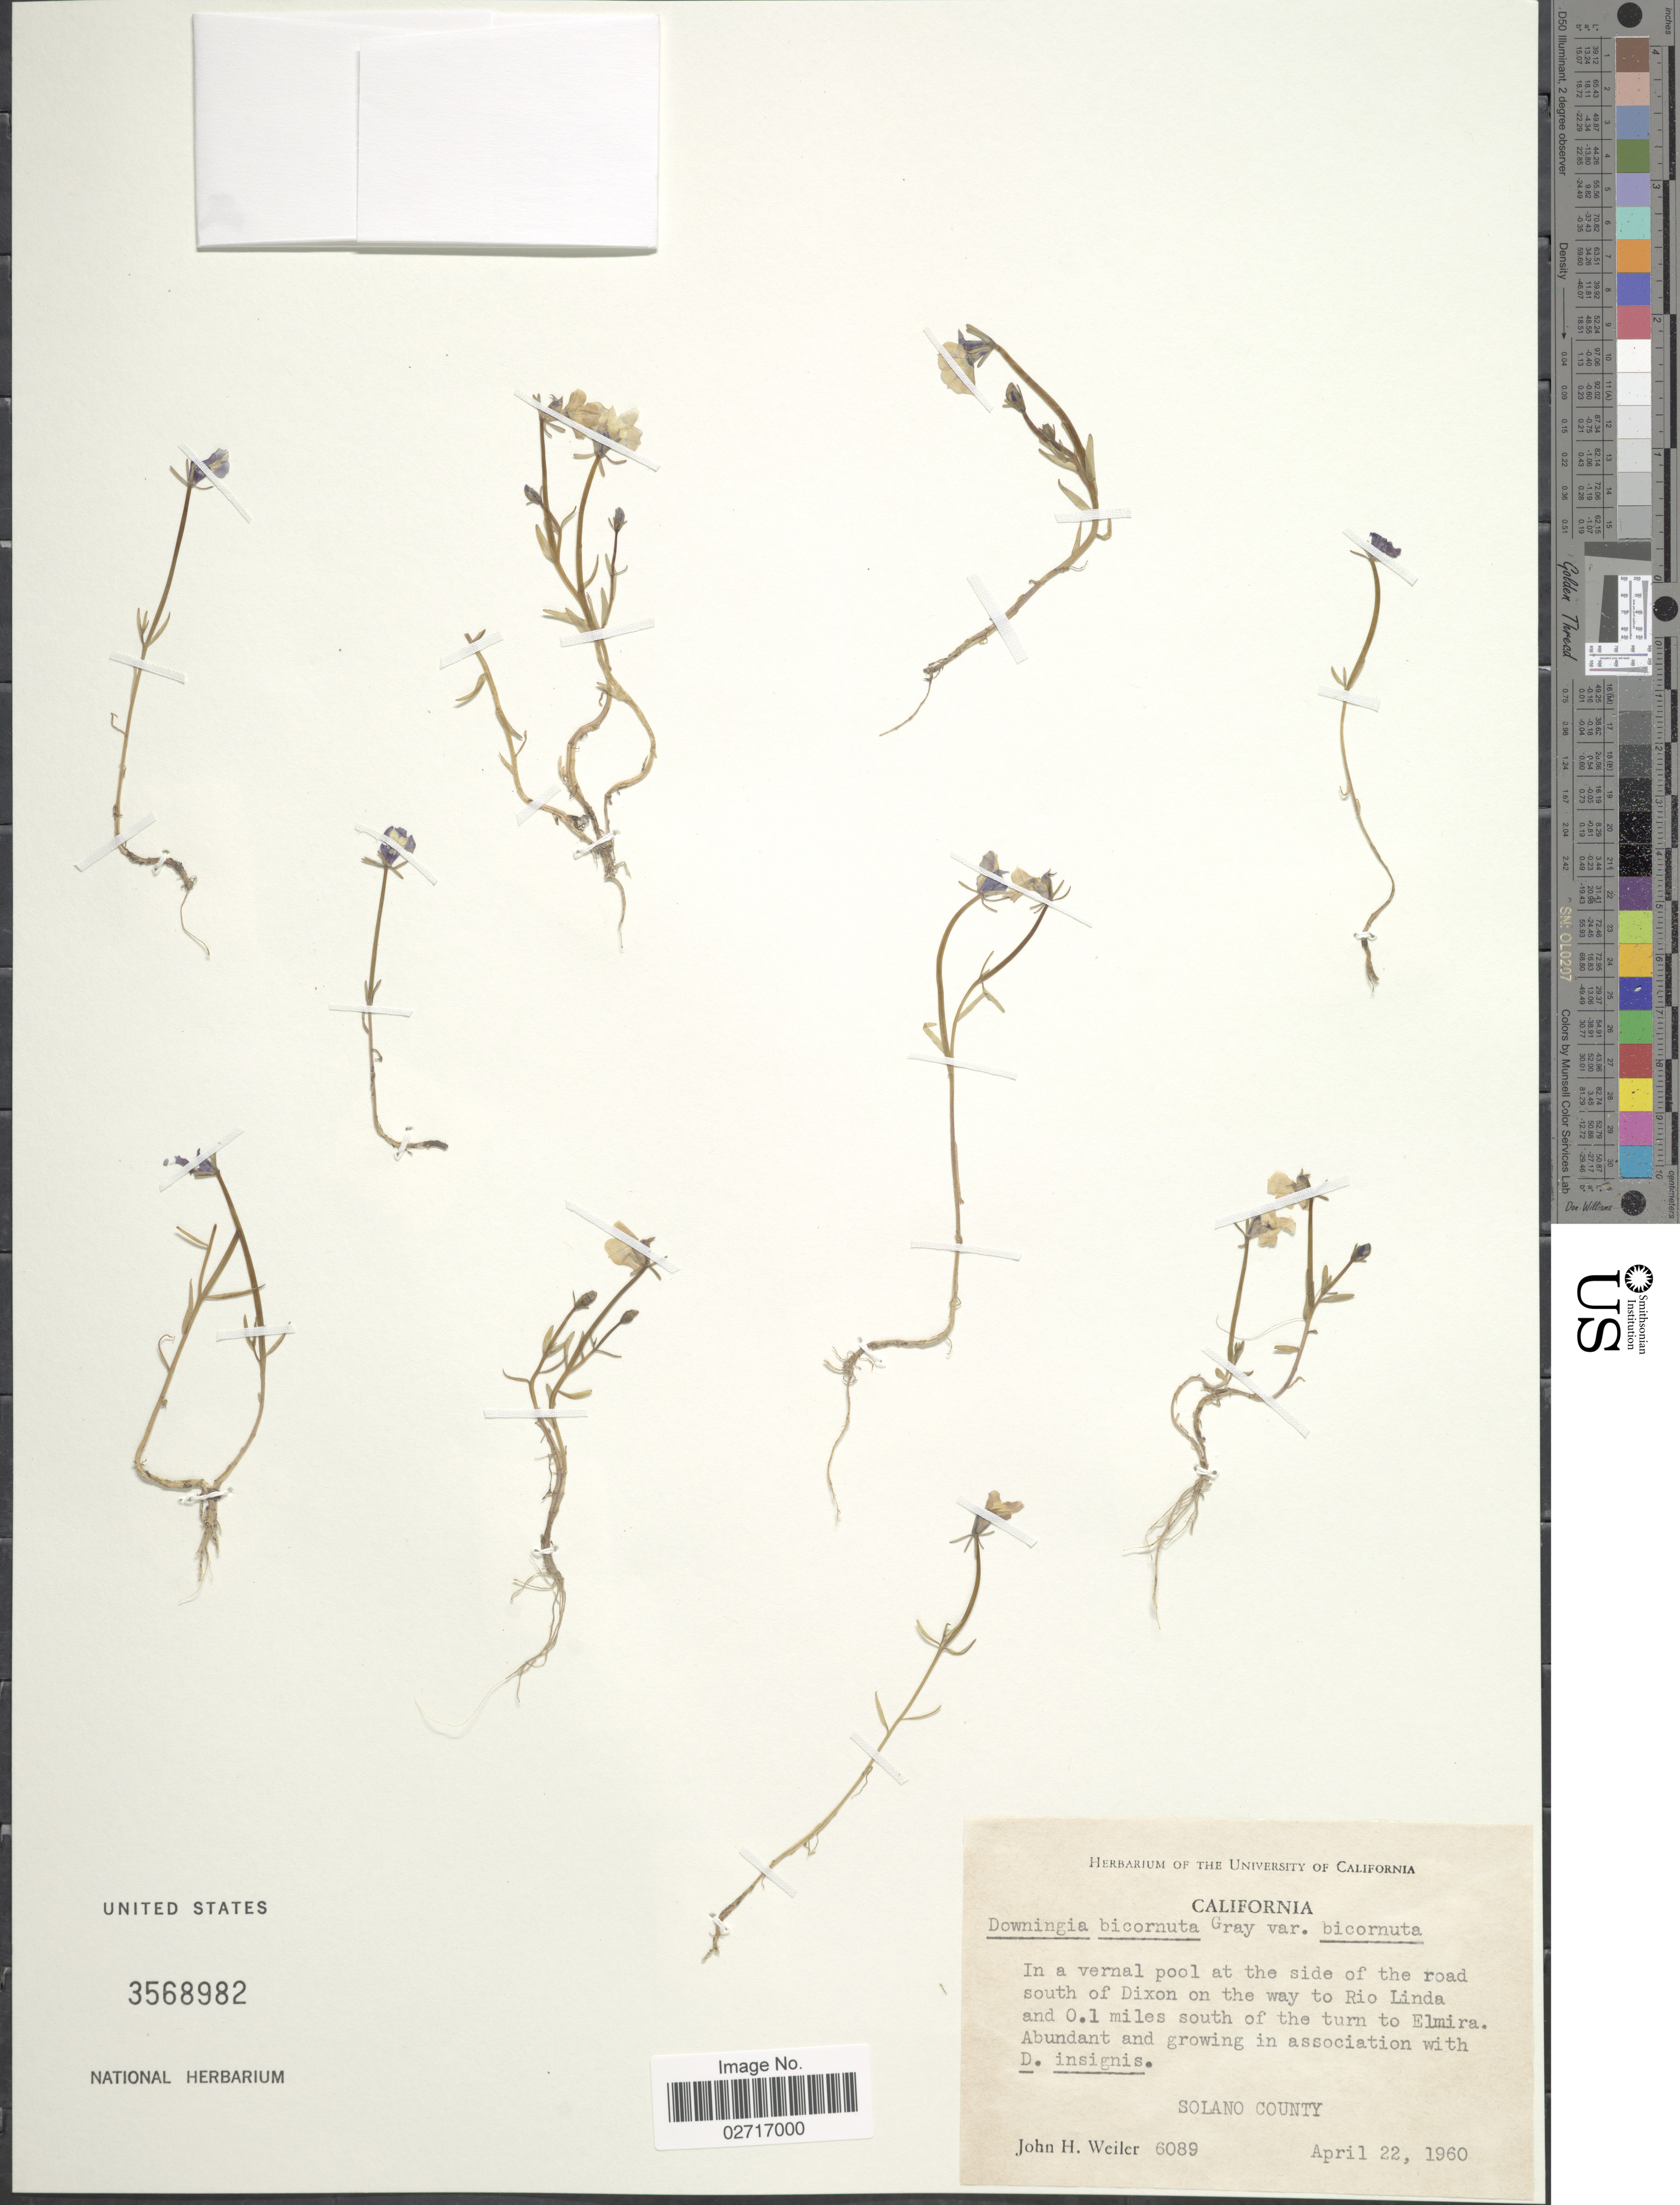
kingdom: Plantae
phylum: Tracheophyta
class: Magnoliopsida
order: Asterales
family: Campanulaceae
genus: Downingia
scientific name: Downingia bicornuta var. bicornuta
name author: A. Gray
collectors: J. H. Weiler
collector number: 6089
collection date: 1960-04-22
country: United States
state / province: California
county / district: Solano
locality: In a vernal pool at the side of the road south of Dixon on the way to Rio Linda and 0.1 miles south of the turn to Elmira. Solano County.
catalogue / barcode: US 3568982